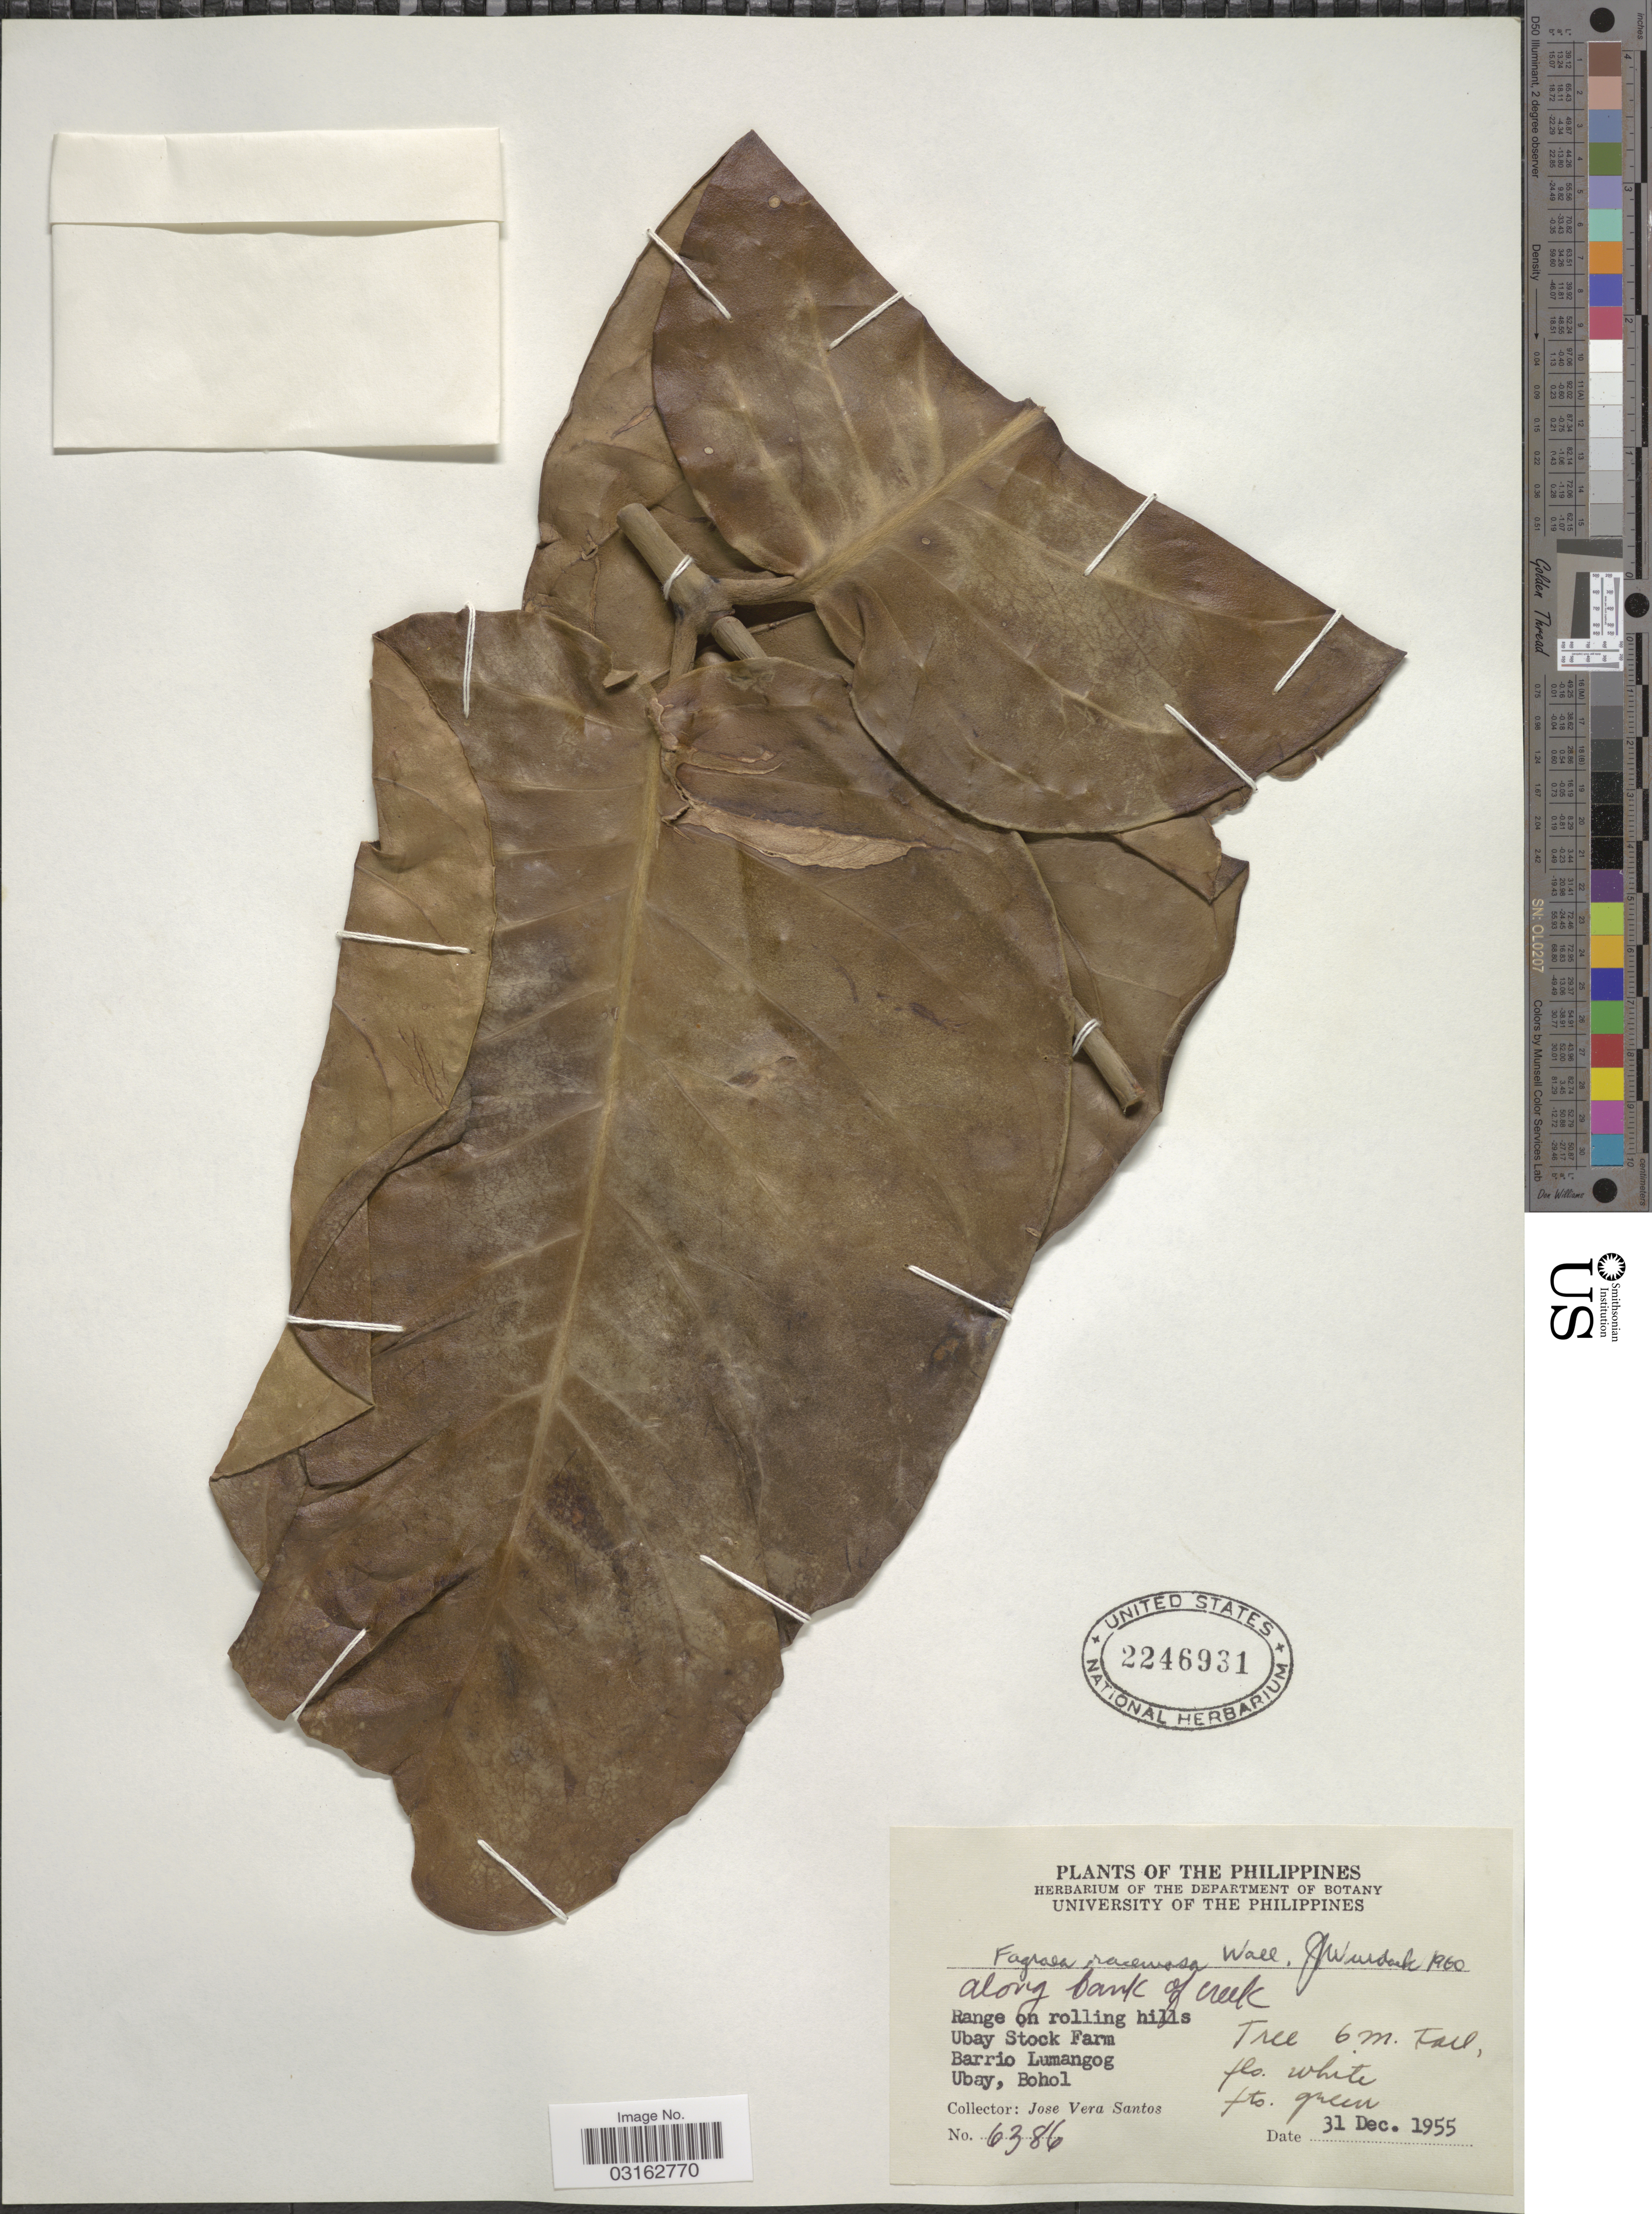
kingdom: Plantae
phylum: Tracheophyta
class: Magnoliopsida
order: Gentianales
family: Gentianaceae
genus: Fagraea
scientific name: Fagraea racemosa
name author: Jack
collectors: J. Santos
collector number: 6386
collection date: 1955-12-31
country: Philippines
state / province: Central Visayas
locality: Along bank of creek, Range on rolling hills, Ubay Stock Farm, Barrio Lumangog, Ubay, Bohol.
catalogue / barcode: US 2246931